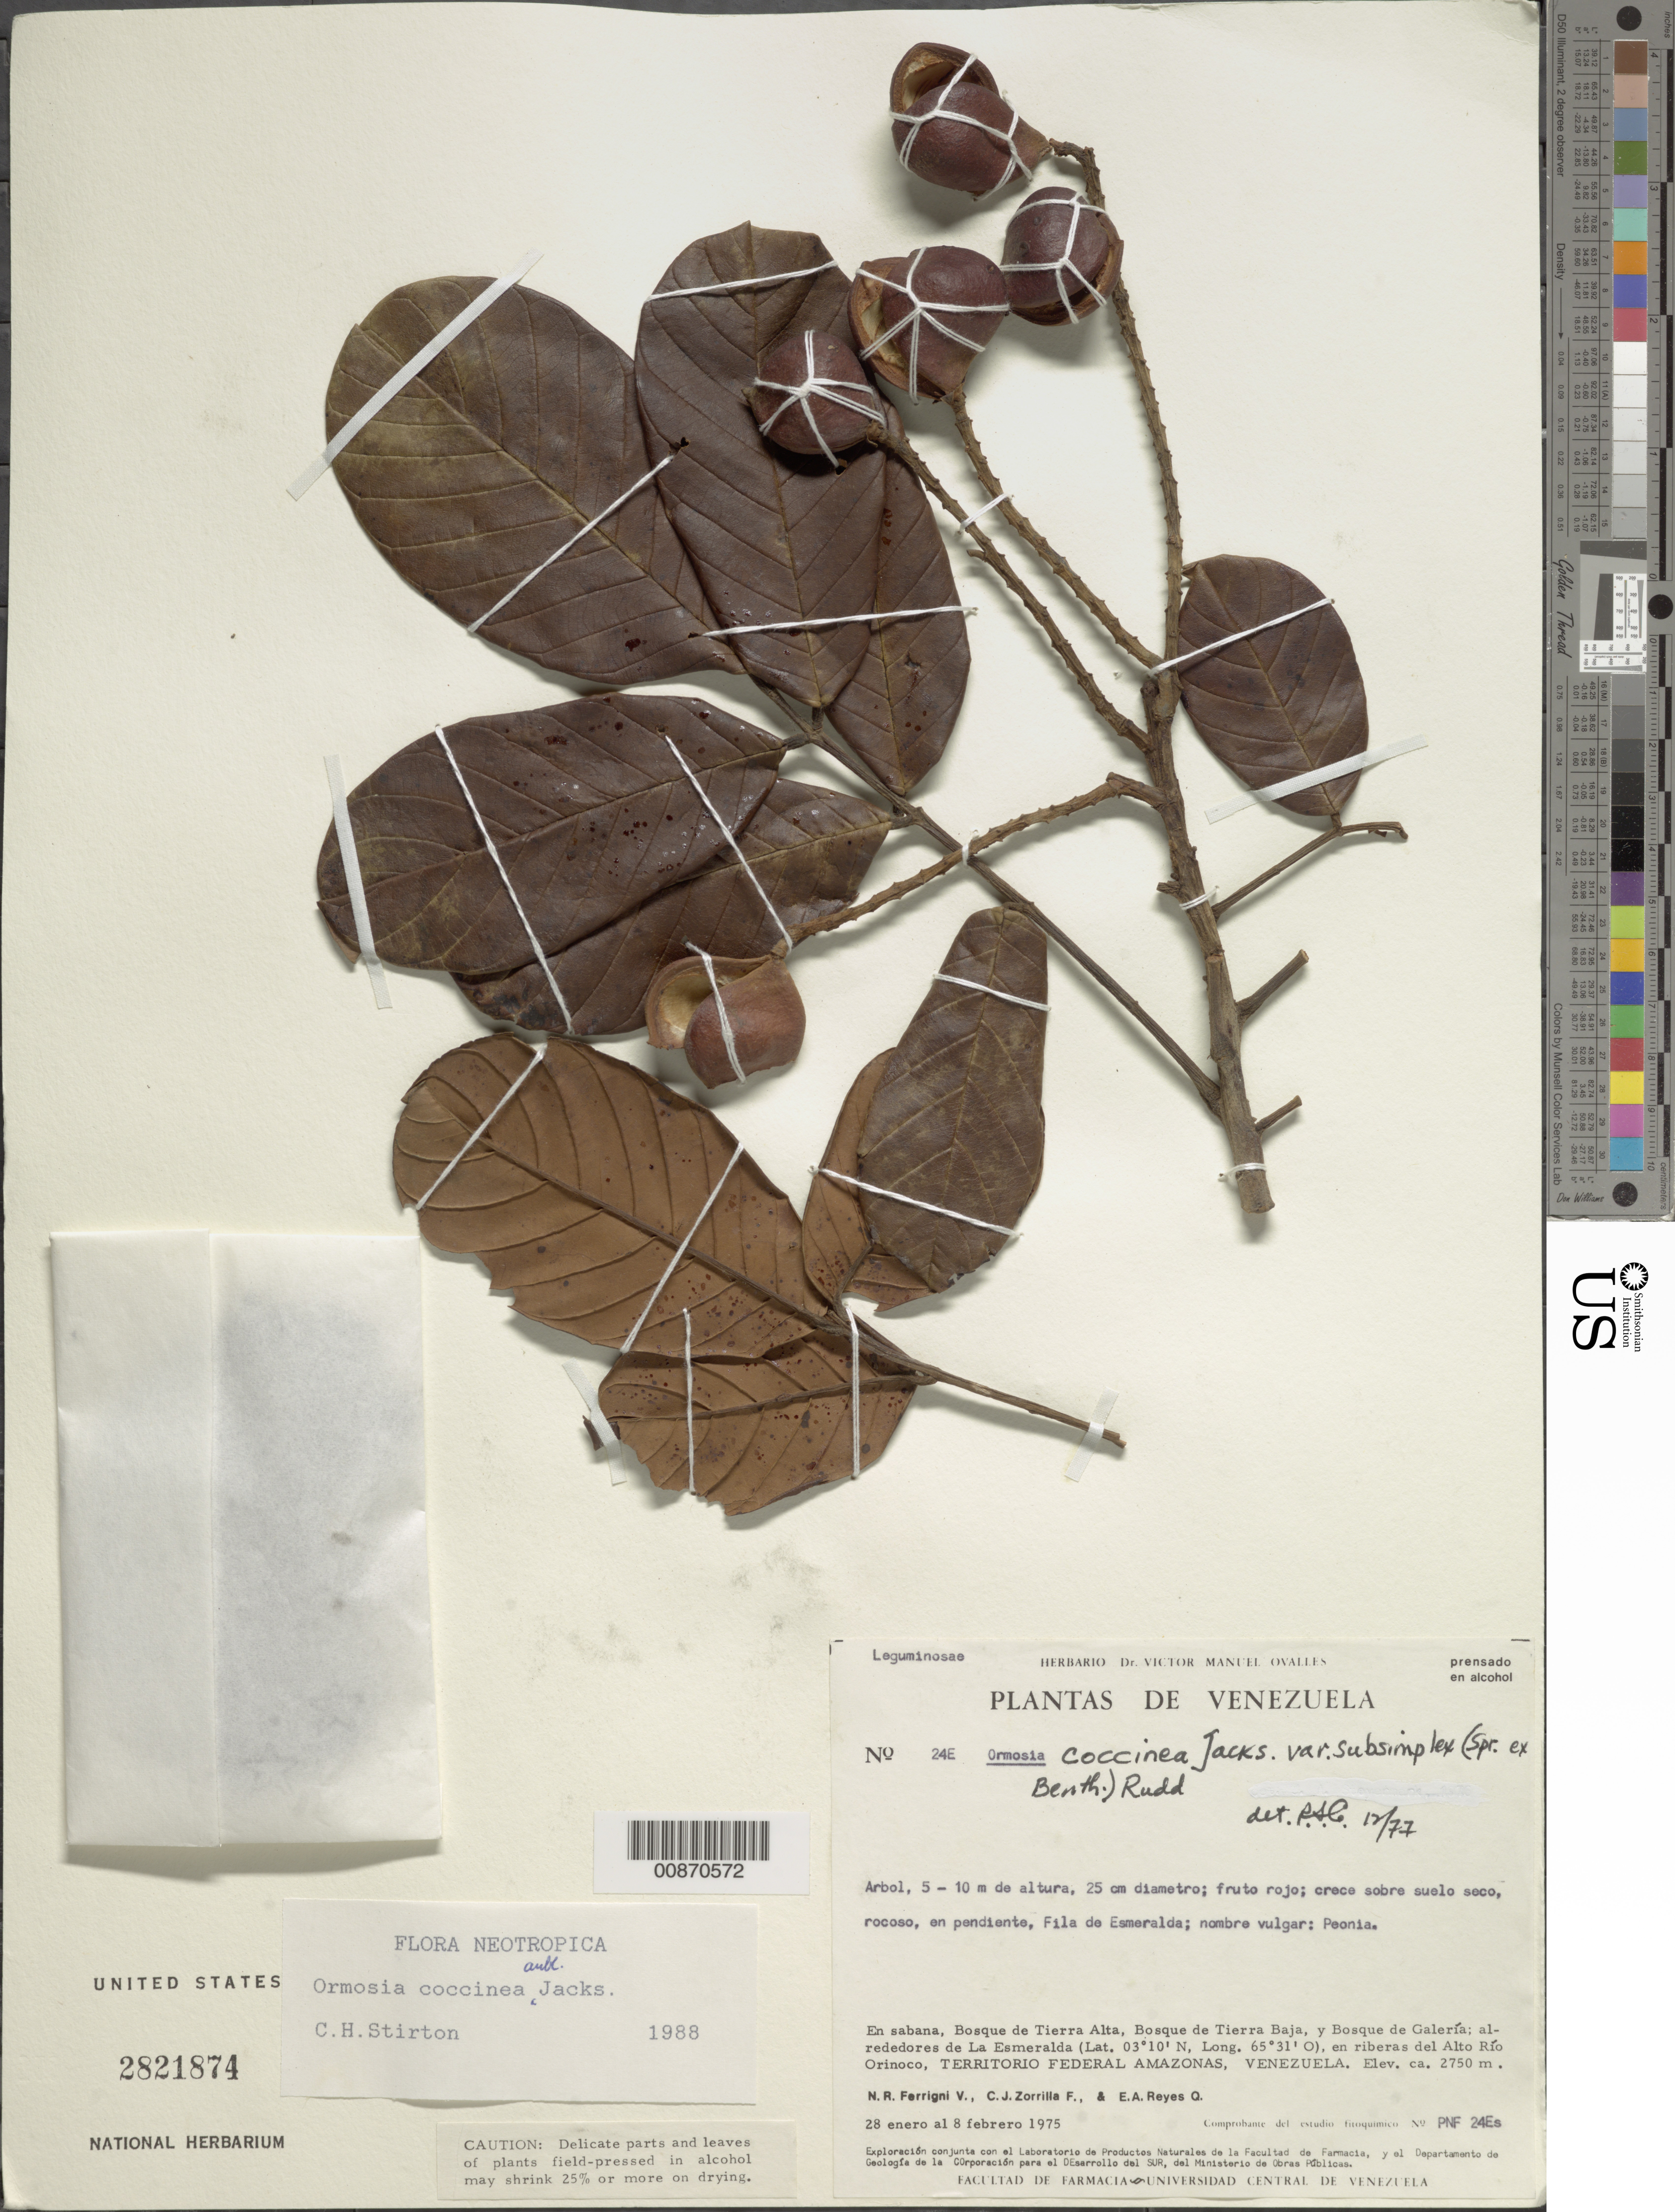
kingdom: Plantae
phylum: Tracheophyta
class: Magnoliopsida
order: Fabales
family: Fabaceae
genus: Ormosia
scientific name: Ormosia coccinea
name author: (Aubl.) Jacks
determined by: Stirton, Charles H.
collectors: N. Ferrigni V.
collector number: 24 E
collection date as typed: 28-Jan-75 to 8-Feb-75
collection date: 1975-01-28/1975-02-08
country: Venezuela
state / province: Amazonas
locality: La Esmeralda, Río Orinoco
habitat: Sabana, bosque de tierra alta, bosque de tierra baja, y bosque de galeria; crece sobre suelo seco, rocoso, en pediente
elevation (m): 2750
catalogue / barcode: US 2821874